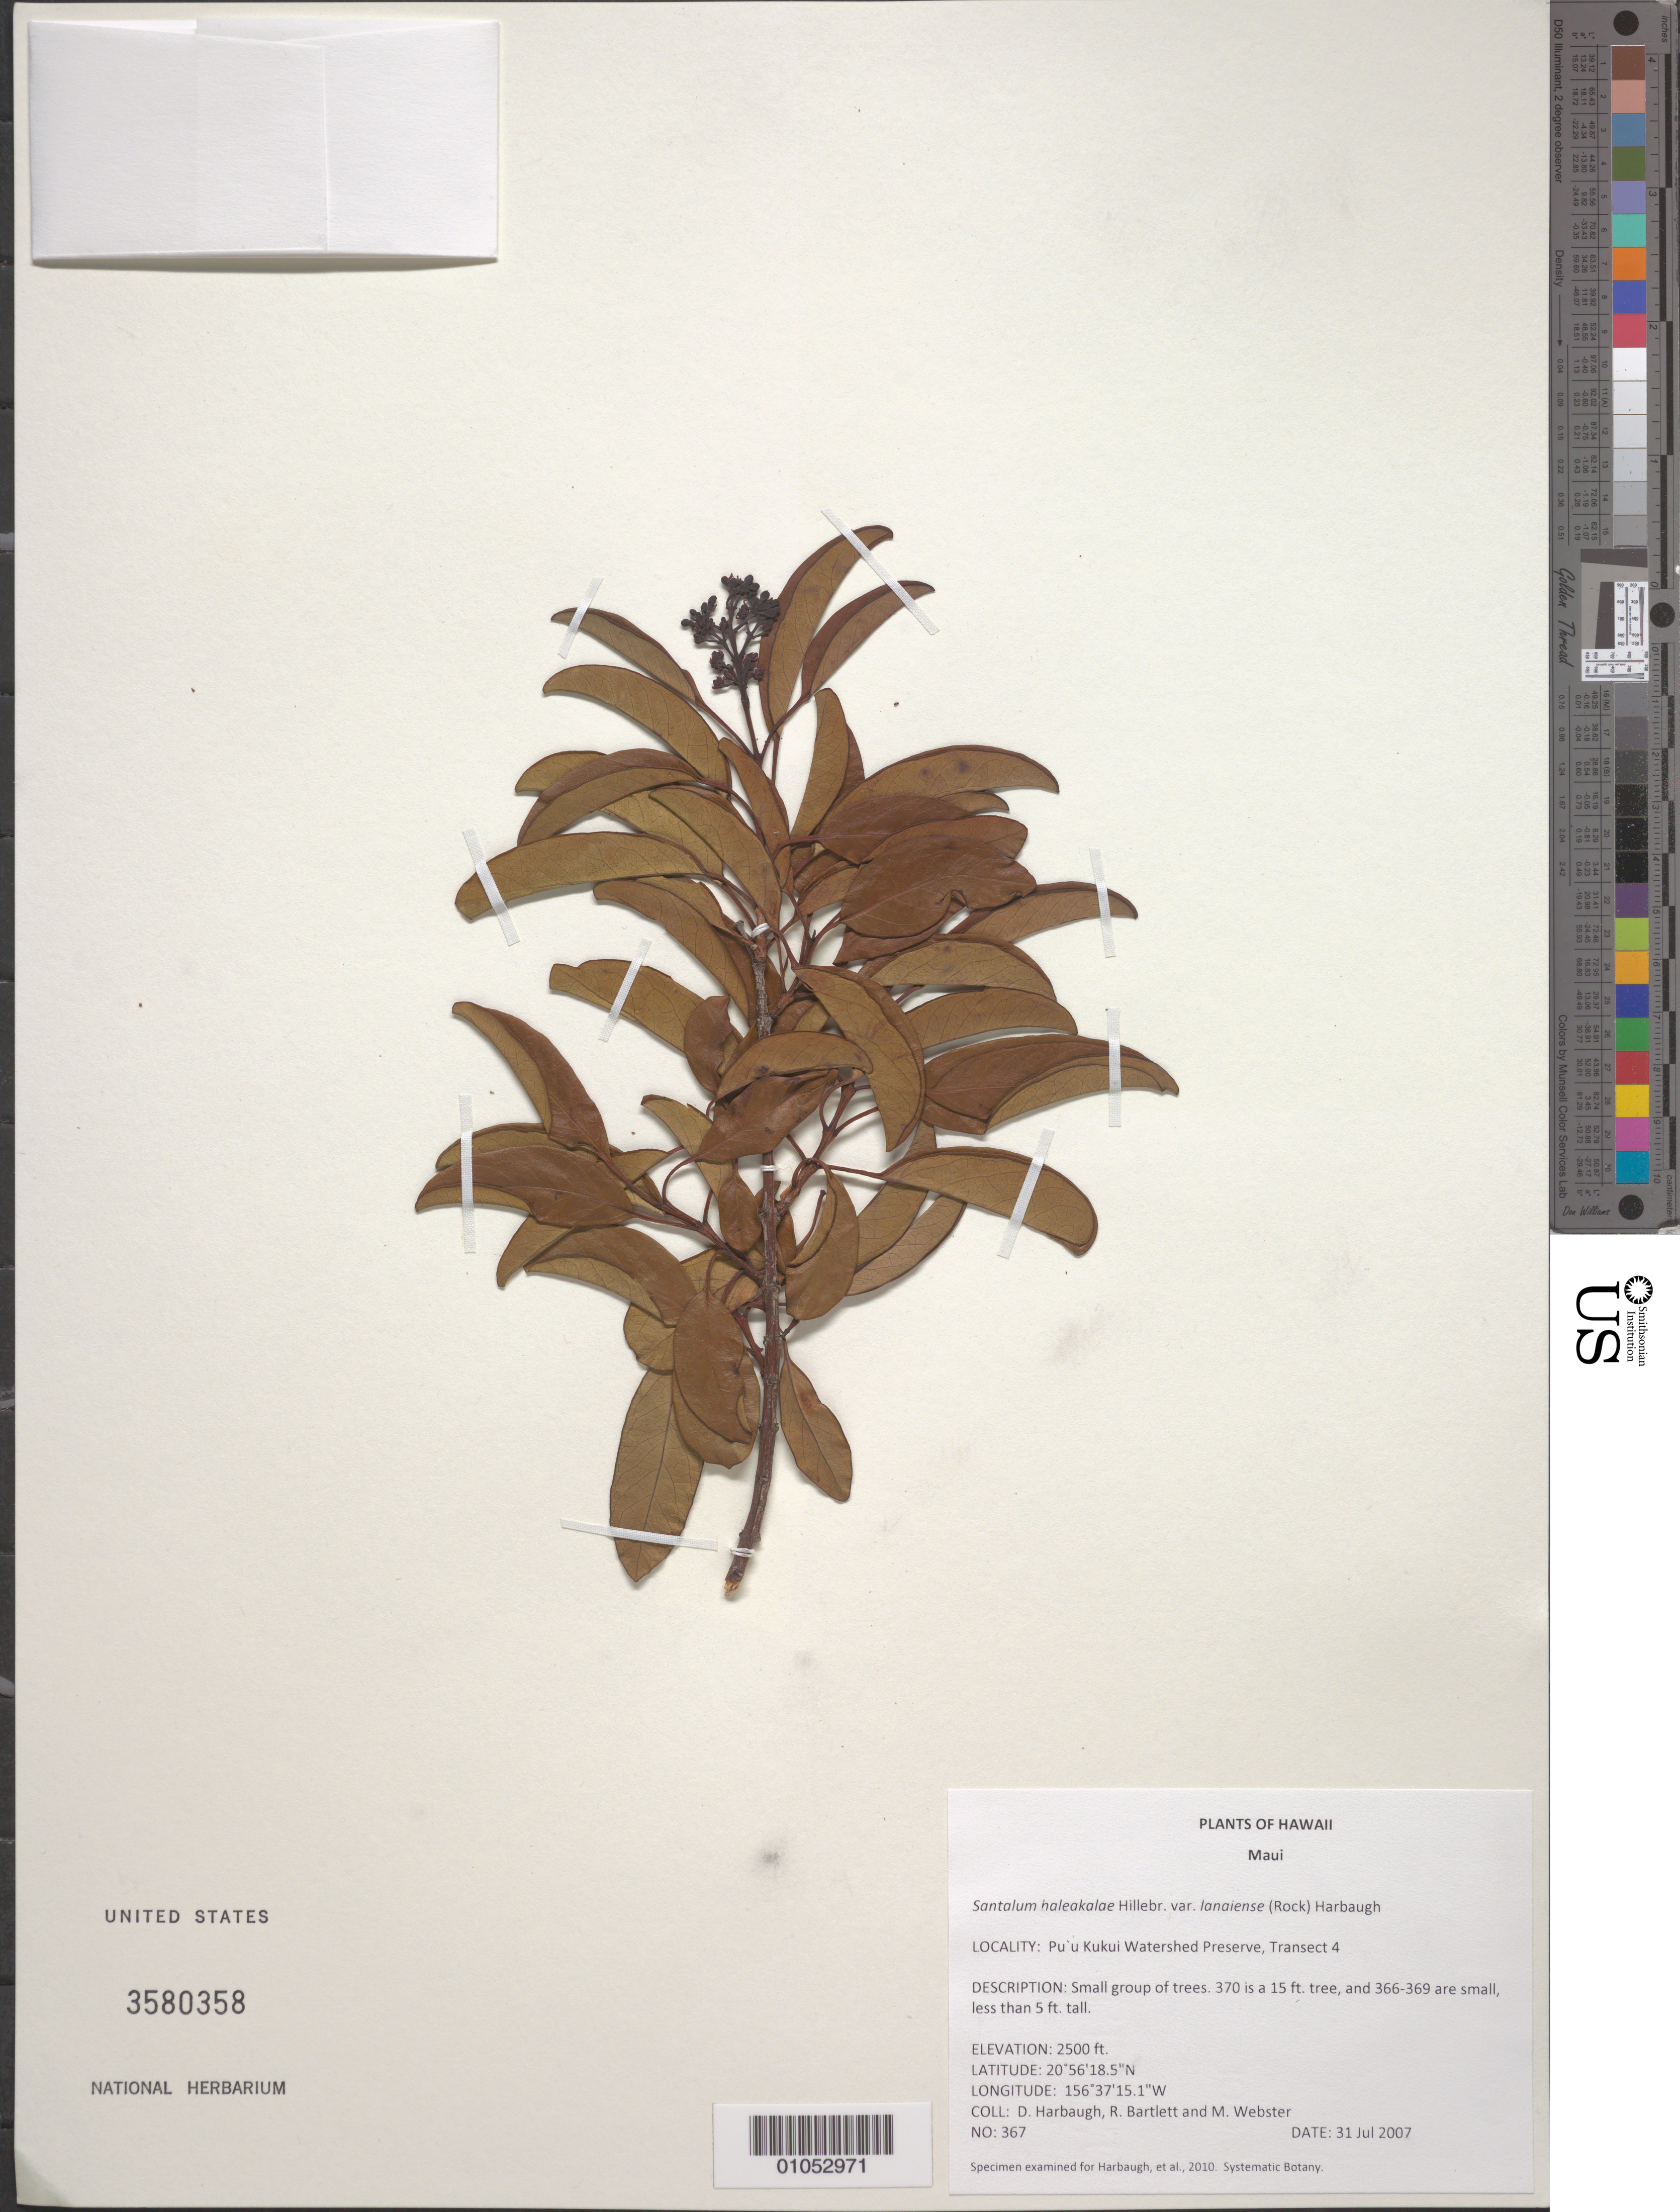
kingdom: Plantae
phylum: Tracheophyta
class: Magnoliopsida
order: Santalales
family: Santalaceae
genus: Santalum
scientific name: Santalum haleakalae var. lanaiense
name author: (Rock) Harbaugh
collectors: D. Harbaugh, R. Bartlett & M. Webster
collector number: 367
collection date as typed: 31 Jul 2007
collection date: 2007-07-31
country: United States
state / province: Hawaii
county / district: Maui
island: Maui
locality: Puu Kukui watershed Preserve, Transect 4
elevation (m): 762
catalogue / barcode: US 3580358